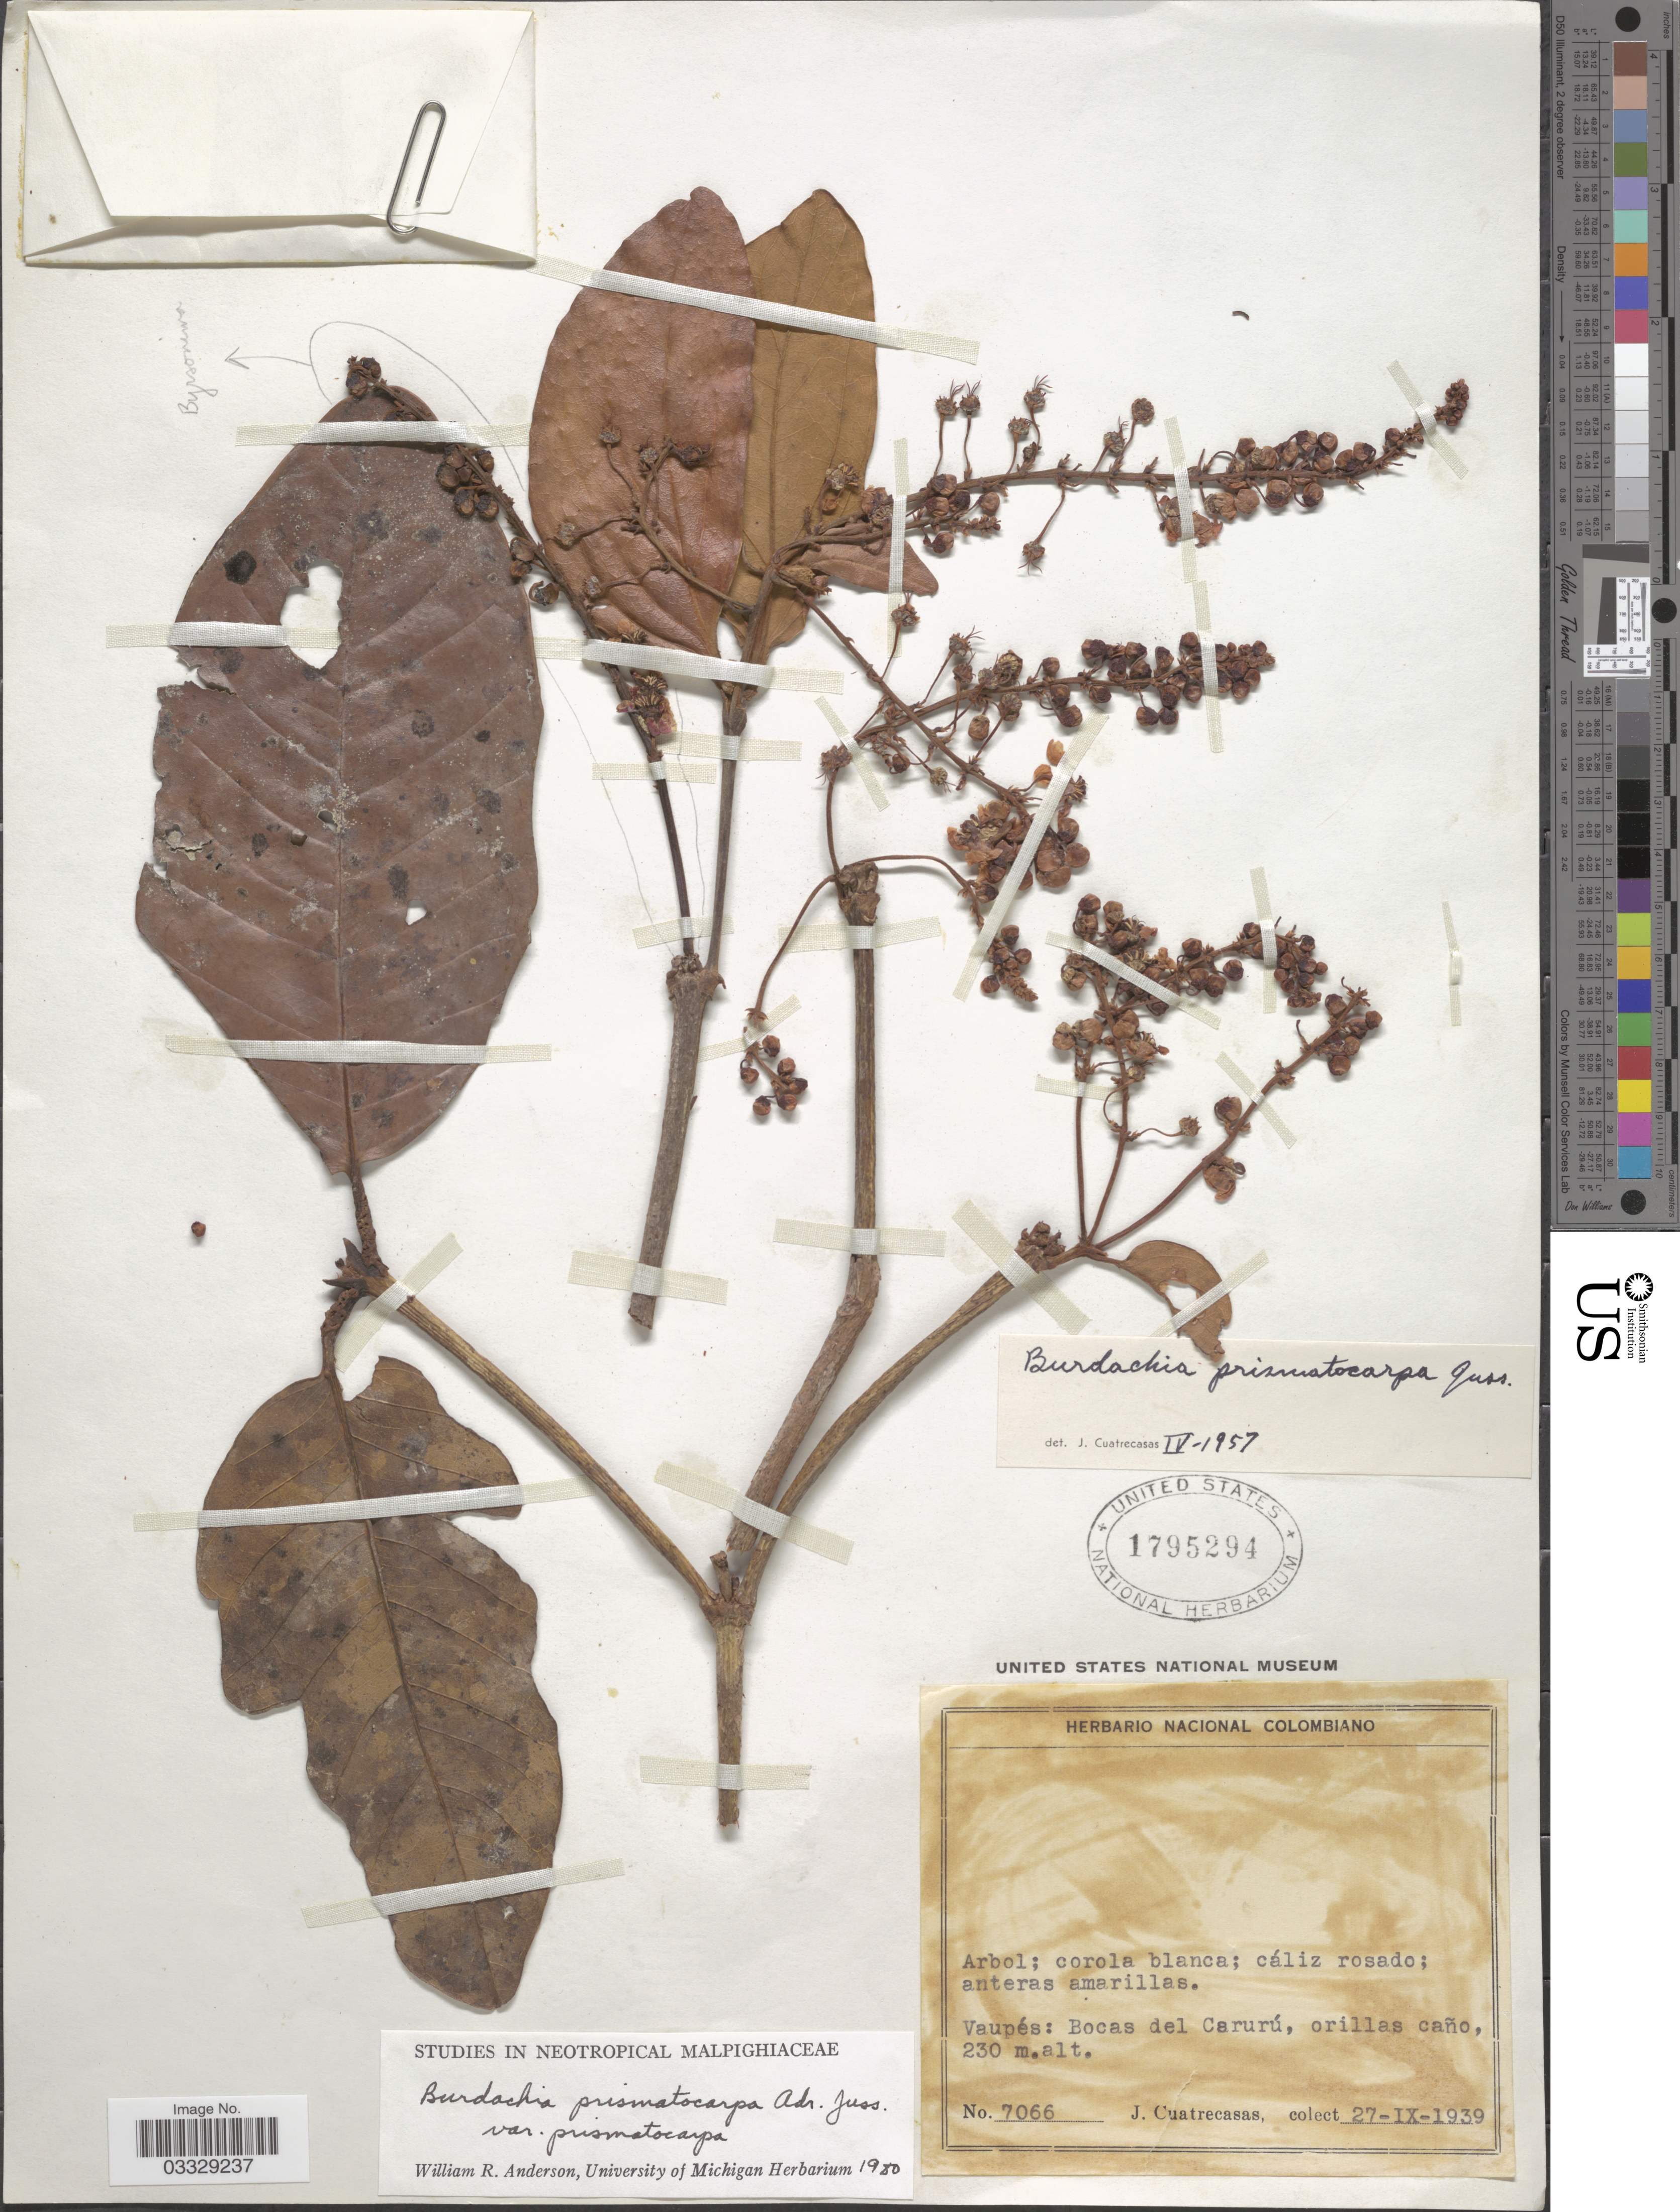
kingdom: Plantae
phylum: Tracheophyta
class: Magnoliopsida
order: Malpighiales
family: Malpighiaceae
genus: Burdachia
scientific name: Burdachia prismatocarpa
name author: A. Juss.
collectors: J. Cuatrecasas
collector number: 7066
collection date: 1939-09-27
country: Colombia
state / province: Vaupés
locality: Bocas del Carurú, orillas caño.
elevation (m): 230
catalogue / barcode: US 1795294